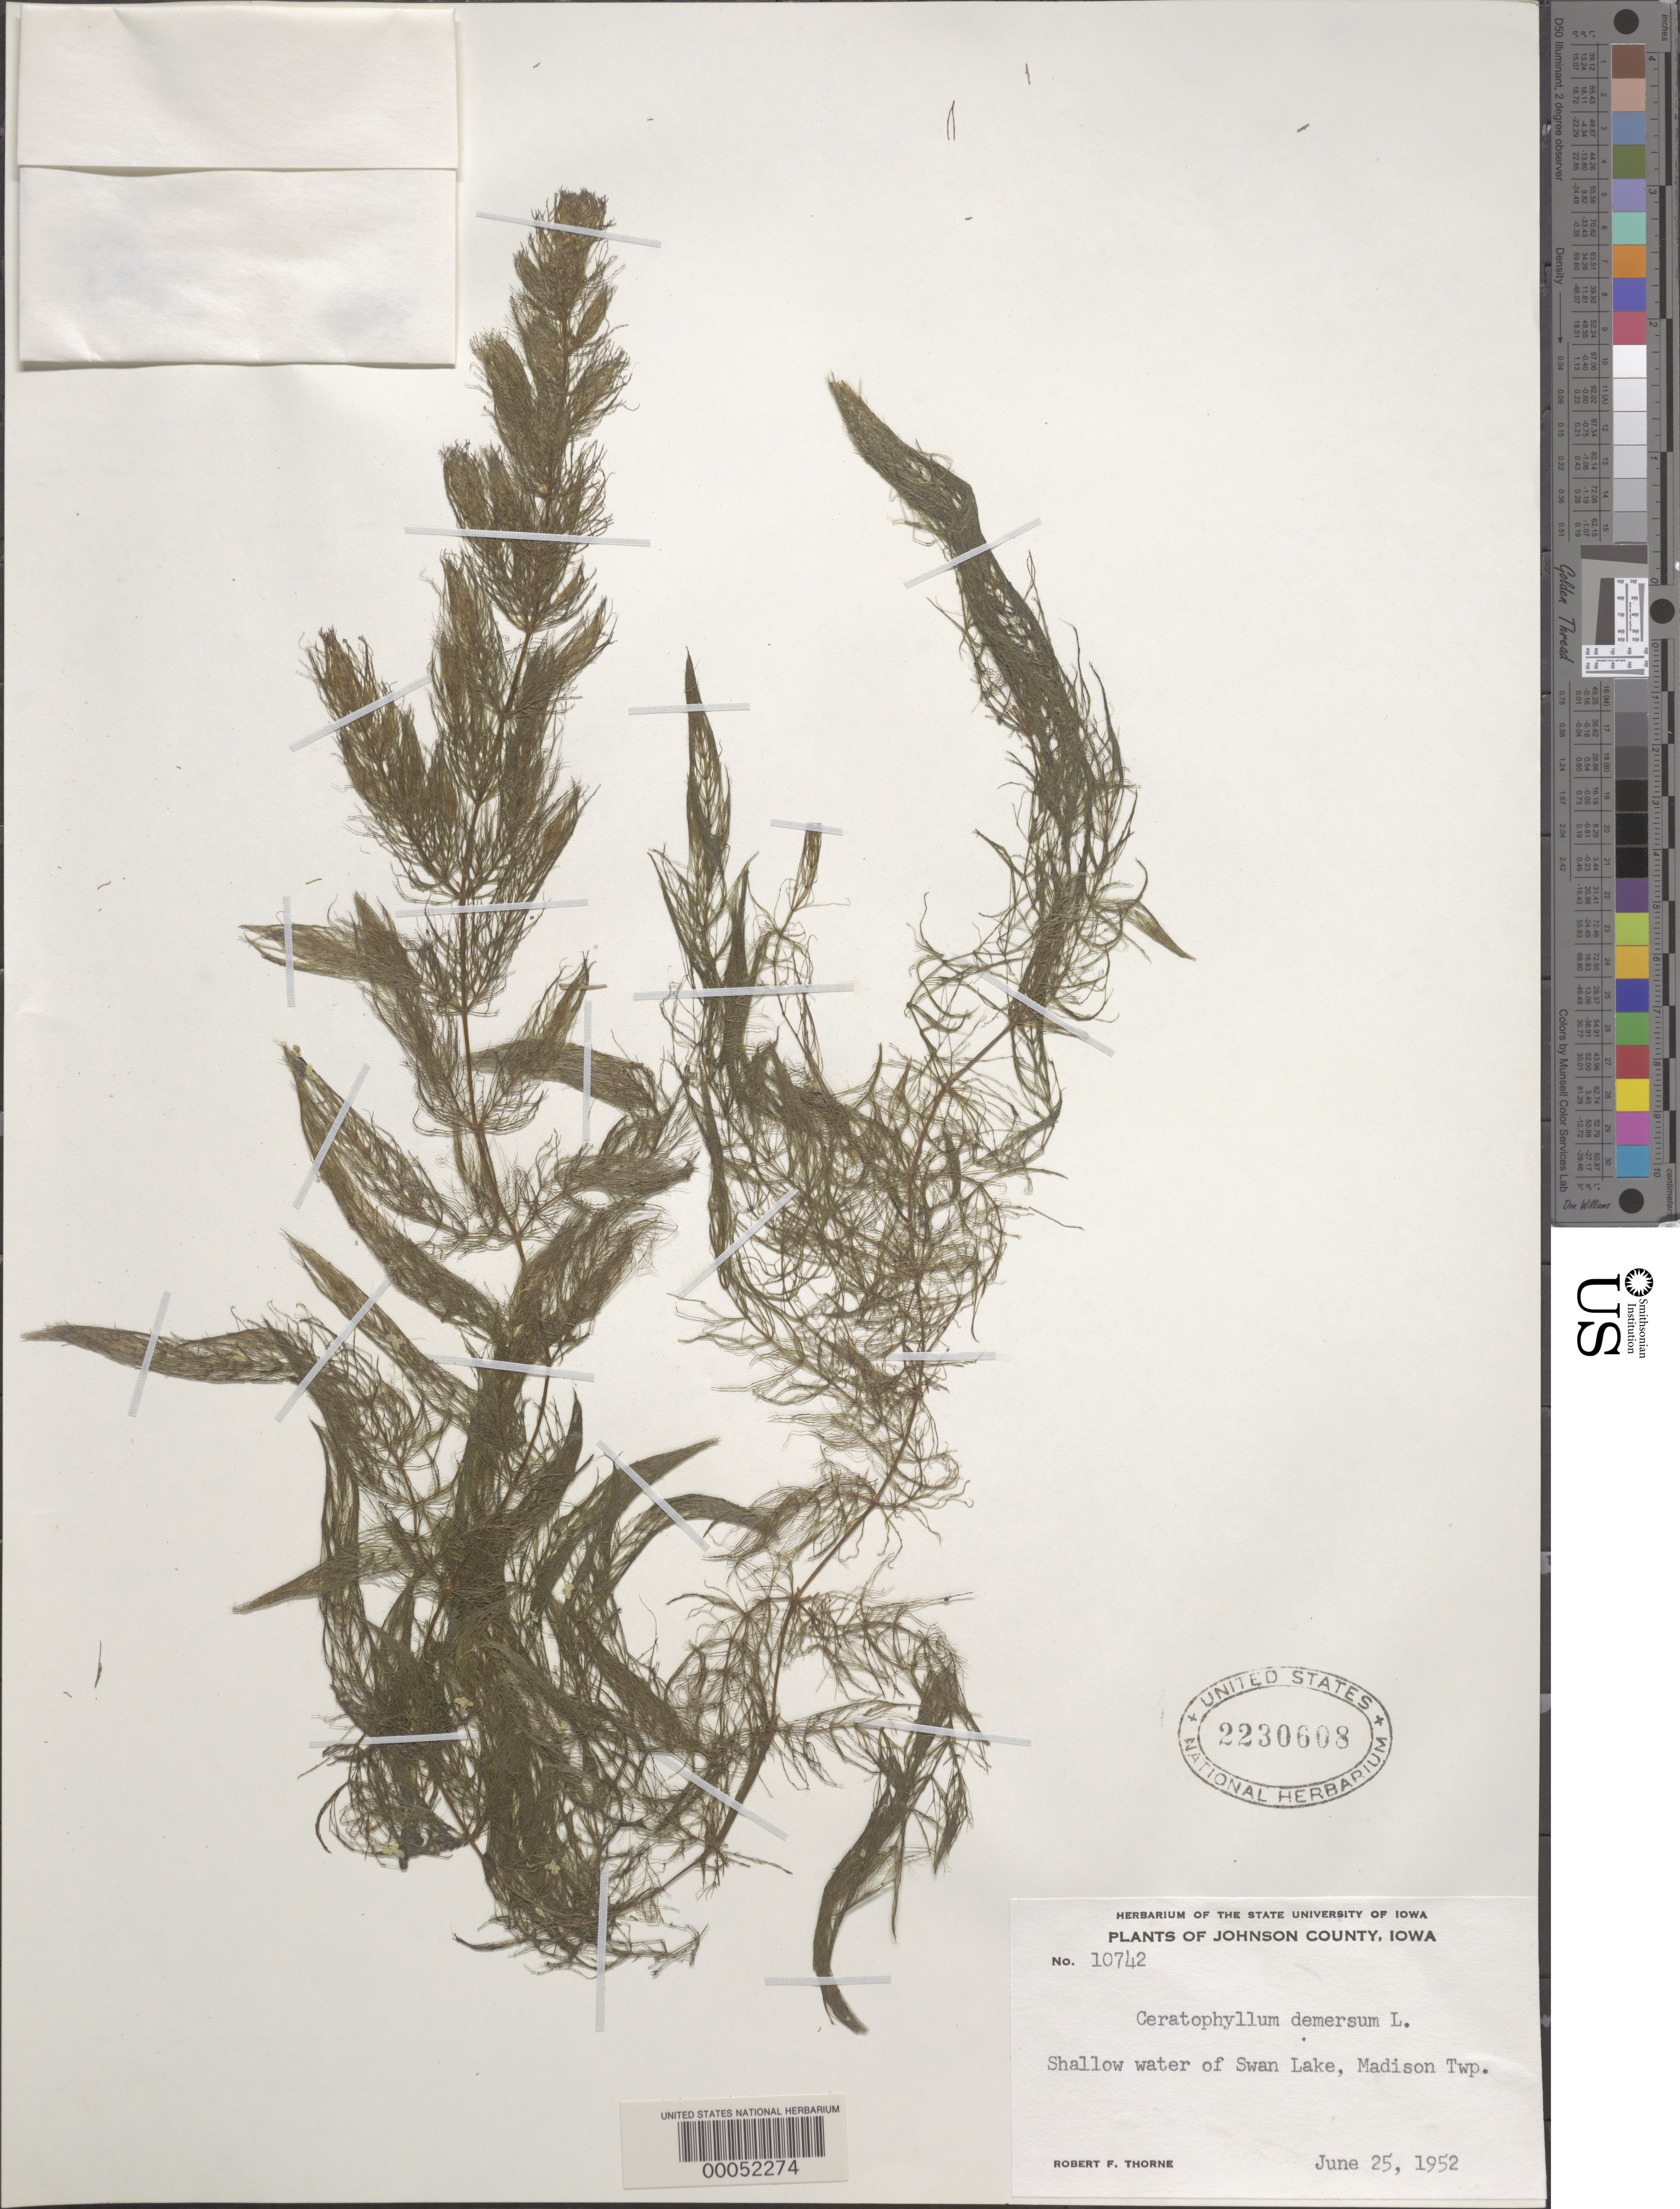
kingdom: Plantae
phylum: Tracheophyta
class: Magnoliopsida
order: Ceratophyllales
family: Ceratophyllaceae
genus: Ceratophyllum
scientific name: Ceratophyllum demersum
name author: L.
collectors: R. F. Thorne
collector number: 10742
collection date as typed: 25 Jun 1952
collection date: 1952-06-25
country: United States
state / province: Iowa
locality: Lake swan, madison twp.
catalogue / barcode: US 2230608